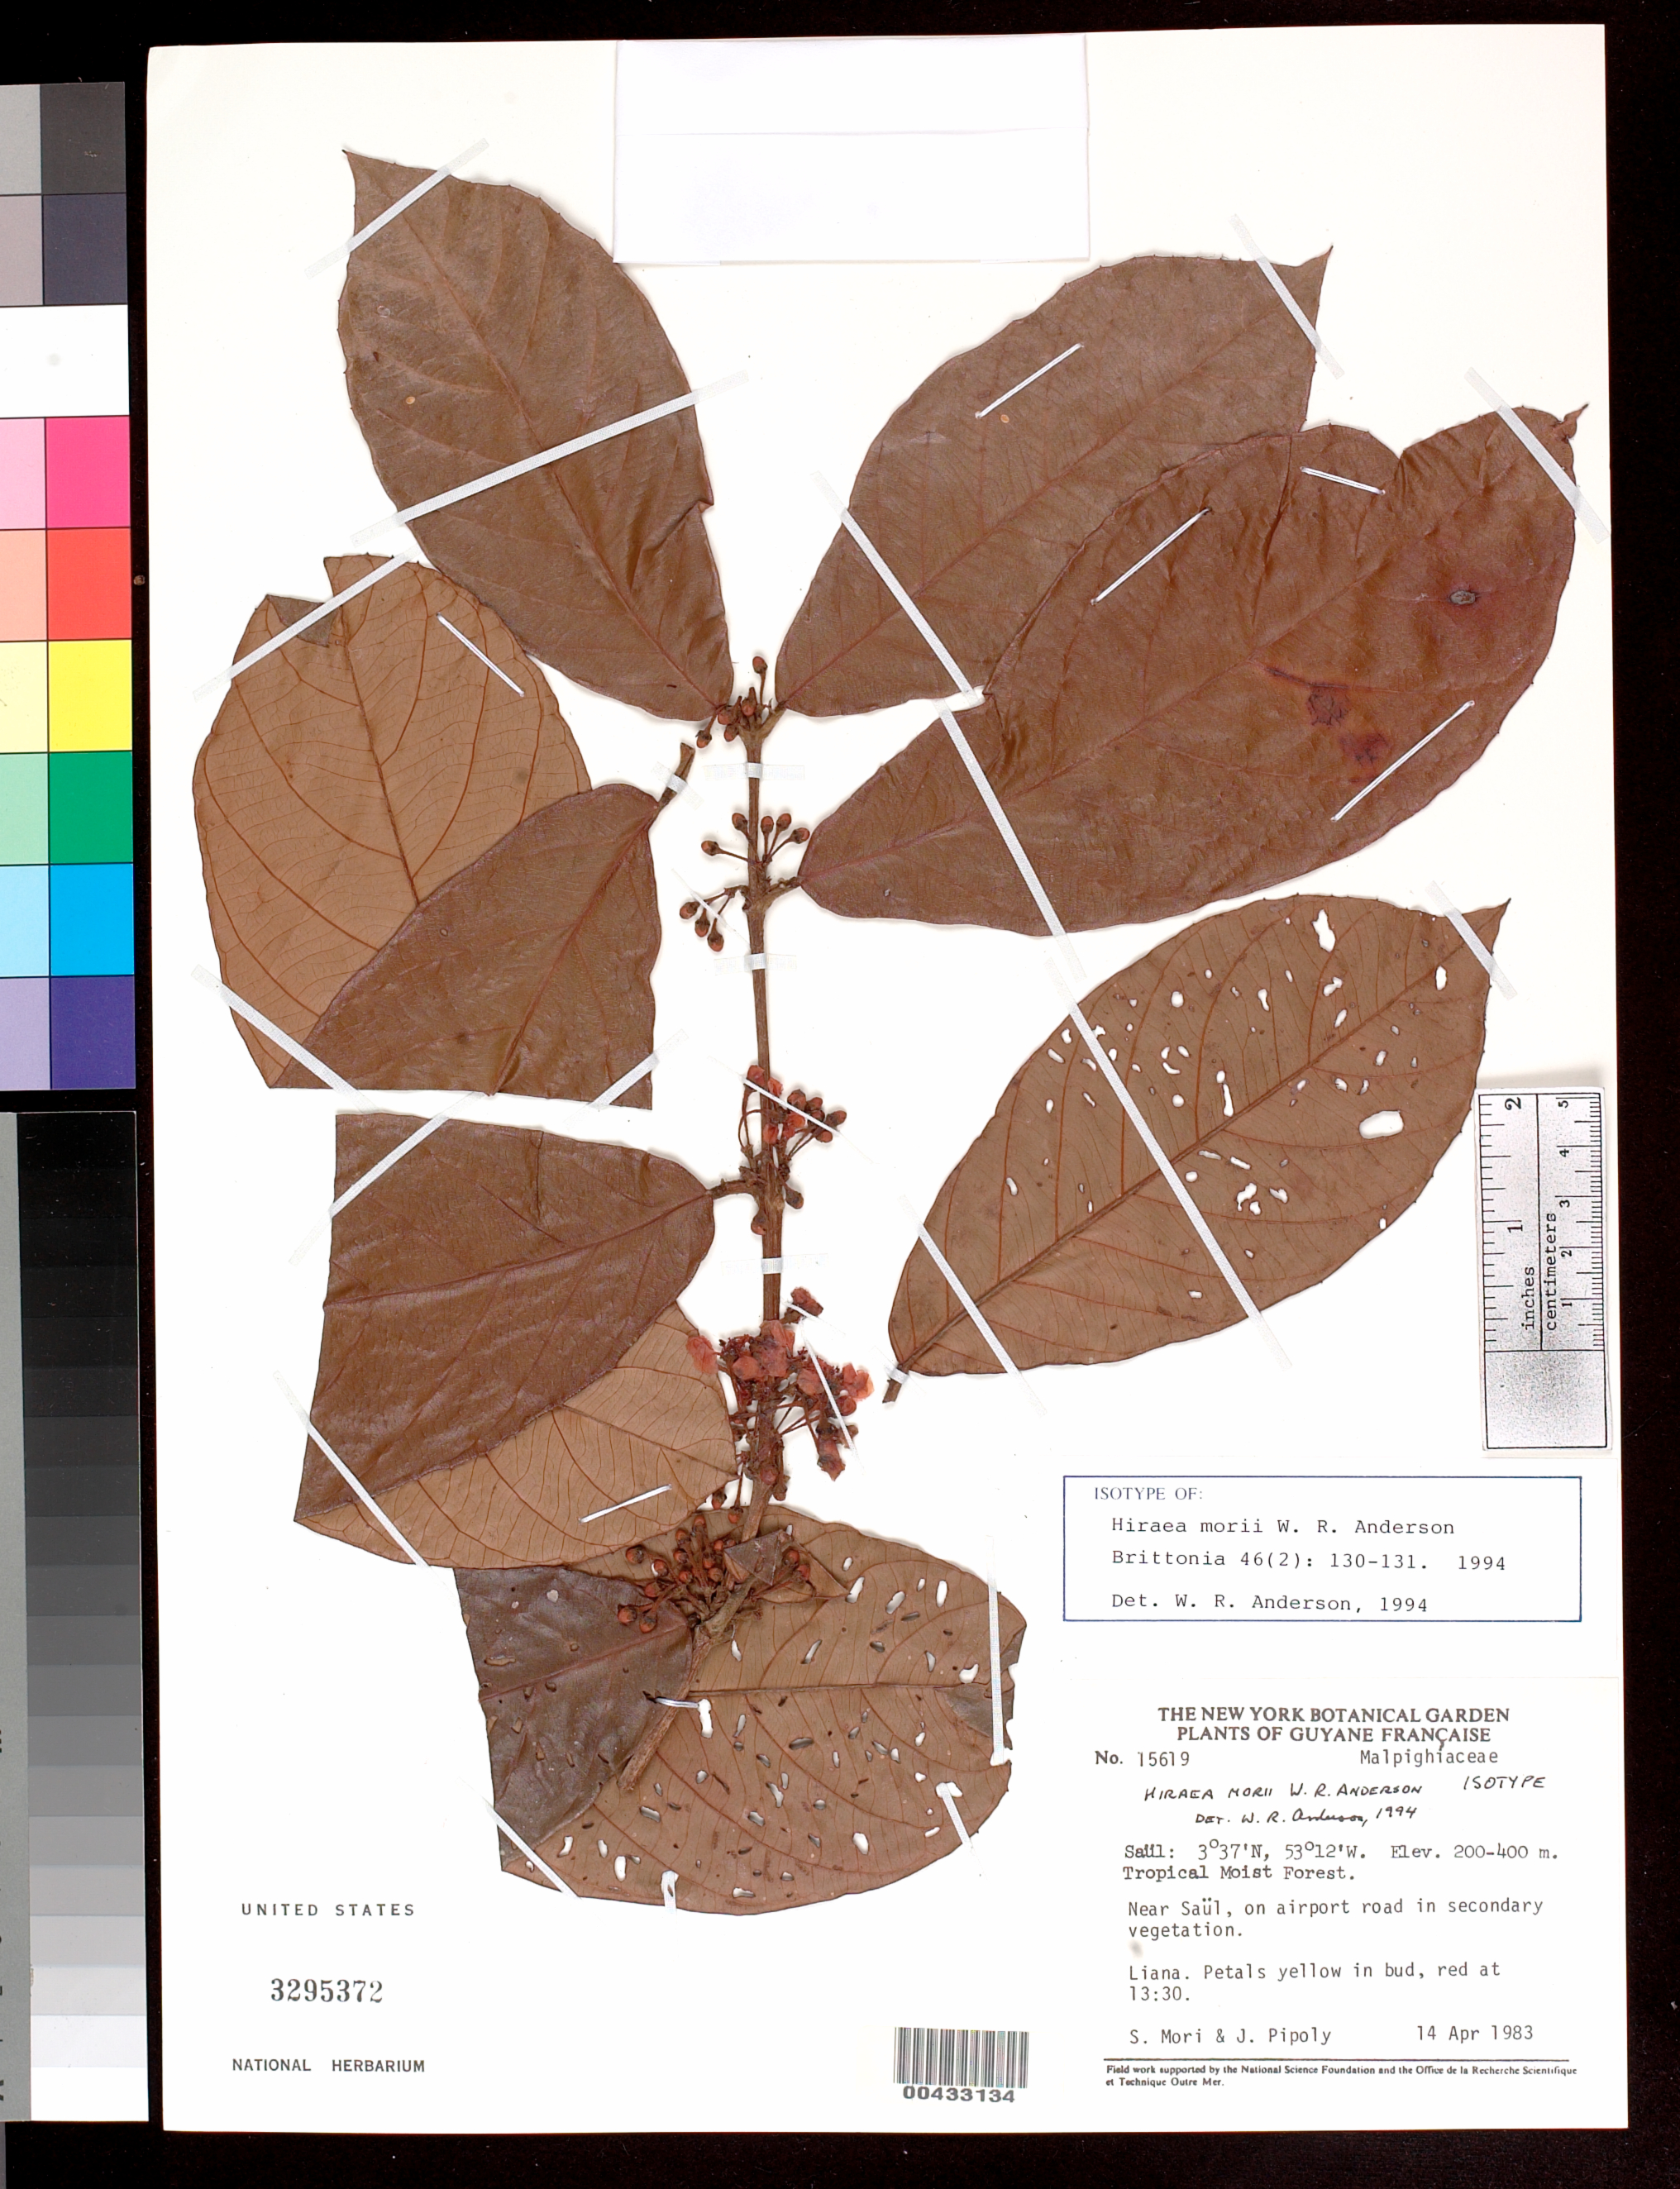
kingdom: Plantae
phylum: Tracheophyta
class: Magnoliopsida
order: Malpighiales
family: Malpighiaceae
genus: Hiraea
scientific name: Hiraea morii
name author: W.R. Anderson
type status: Isotype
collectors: S. Mori & J. J. Pipoly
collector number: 15619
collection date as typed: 14 Apr 1983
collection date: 1983-04-14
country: French Guiana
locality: Near Saul, on airport road.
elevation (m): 200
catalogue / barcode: US 3295372